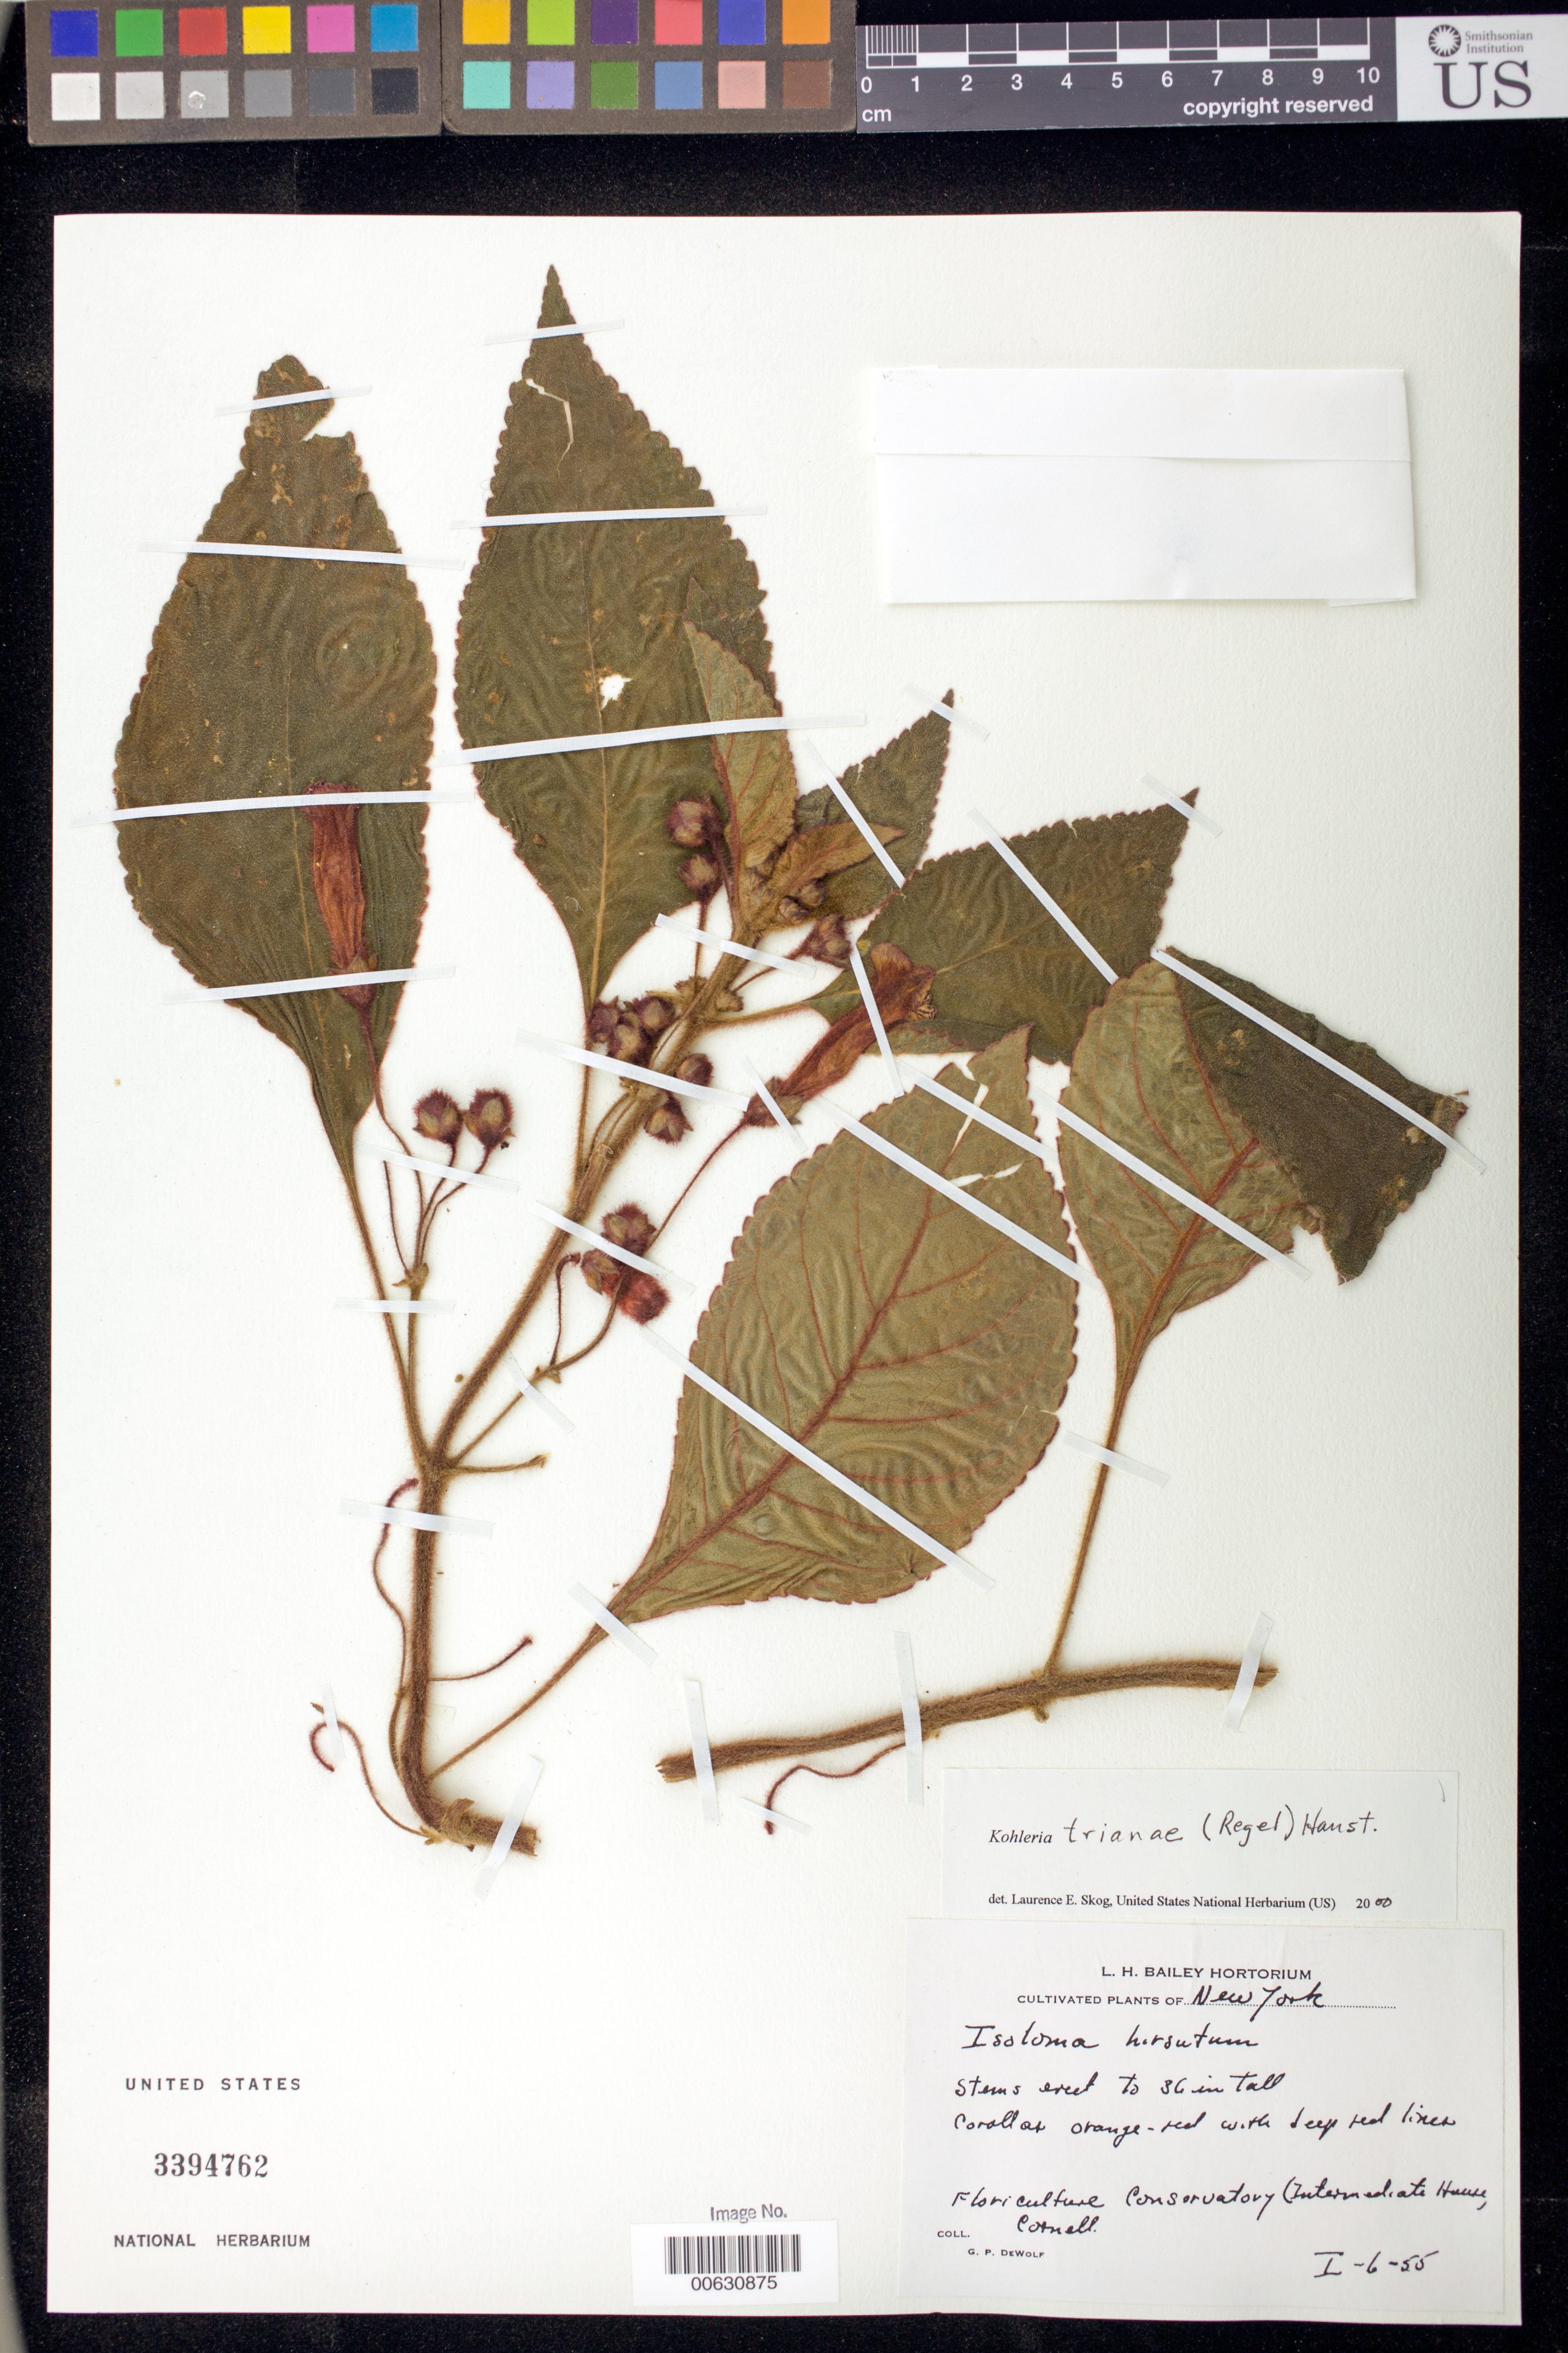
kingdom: Plantae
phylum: Tracheophyta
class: Magnoliopsida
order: Lamiales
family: Gesneriaceae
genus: Kohleria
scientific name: Kohleria trianae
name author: (Regel) Hanst.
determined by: Skog, Laurence E.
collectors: G. DeWolf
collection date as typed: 06 Jan 1955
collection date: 1955-01-06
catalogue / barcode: US 3394762